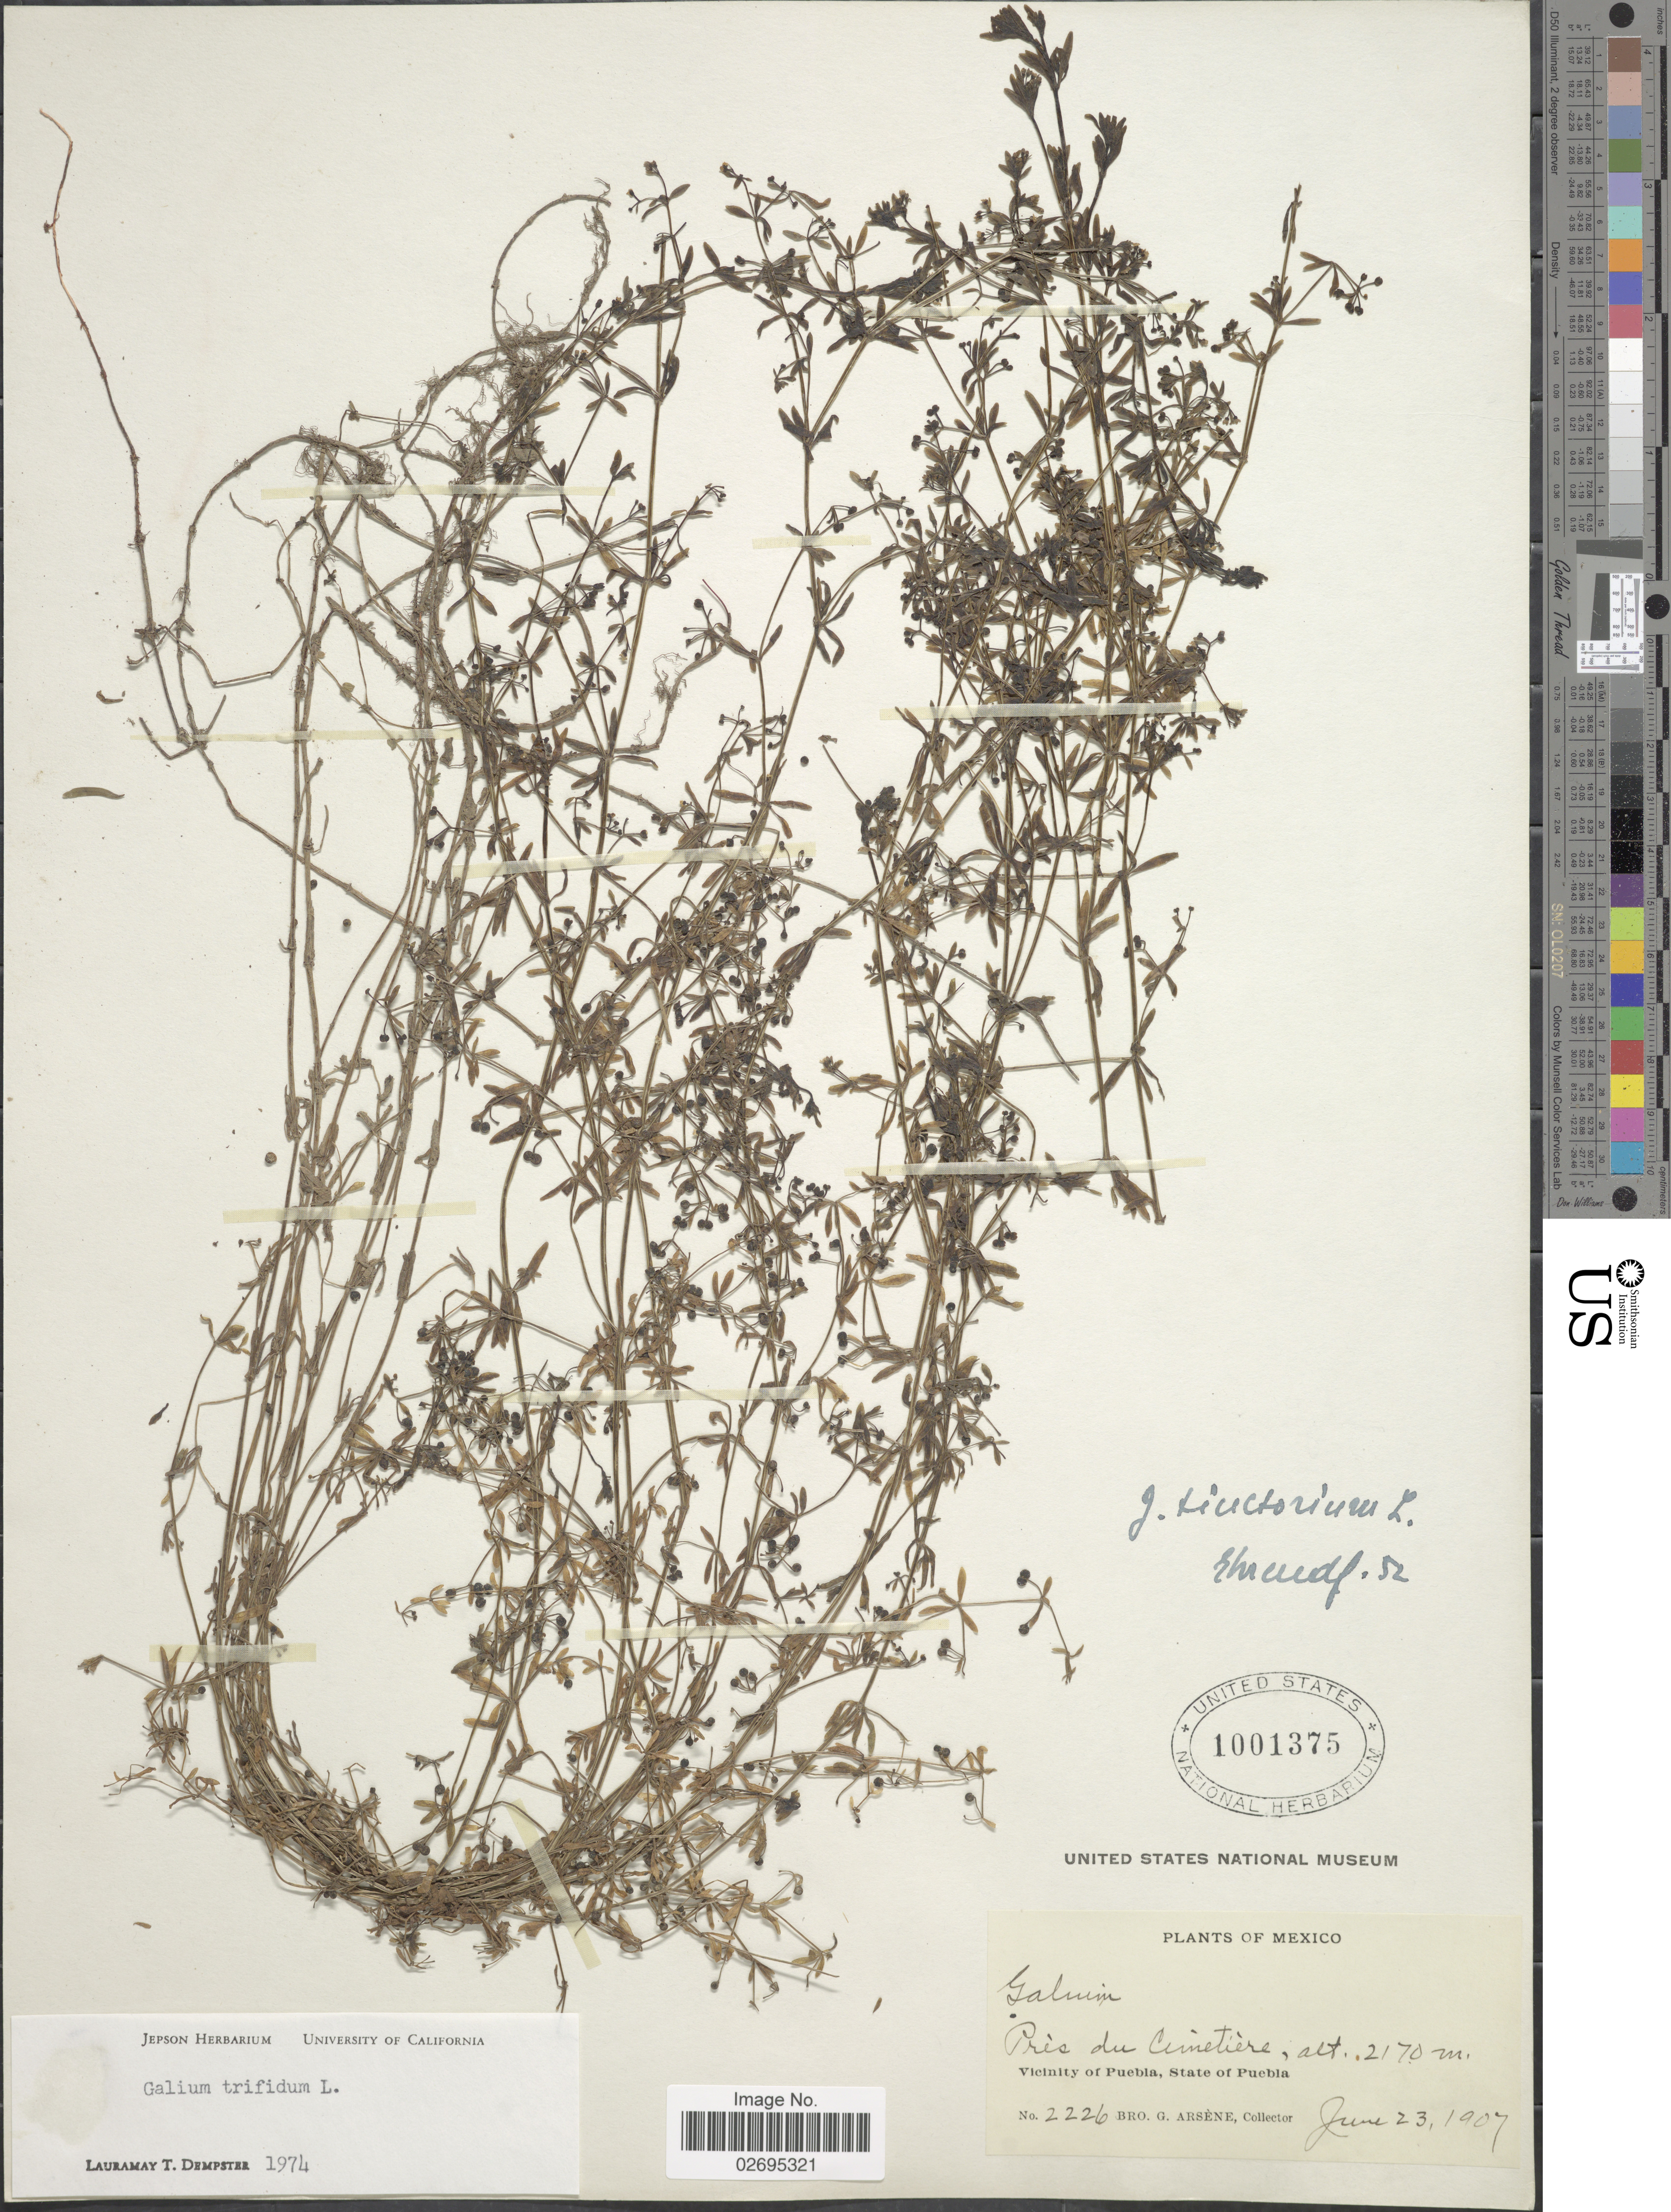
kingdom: Plantae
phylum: Tracheophyta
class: Magnoliopsida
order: Gentianales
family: Rubiaceae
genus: Galium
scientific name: Galium trifidum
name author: L.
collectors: Bro. G. Arsène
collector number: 2226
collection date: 1907-06-23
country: Mexico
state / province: Puebla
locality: Prés du Cimetiére [Near Cemetary]. Vicinity of Puebla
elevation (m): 2170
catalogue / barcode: US 1001375